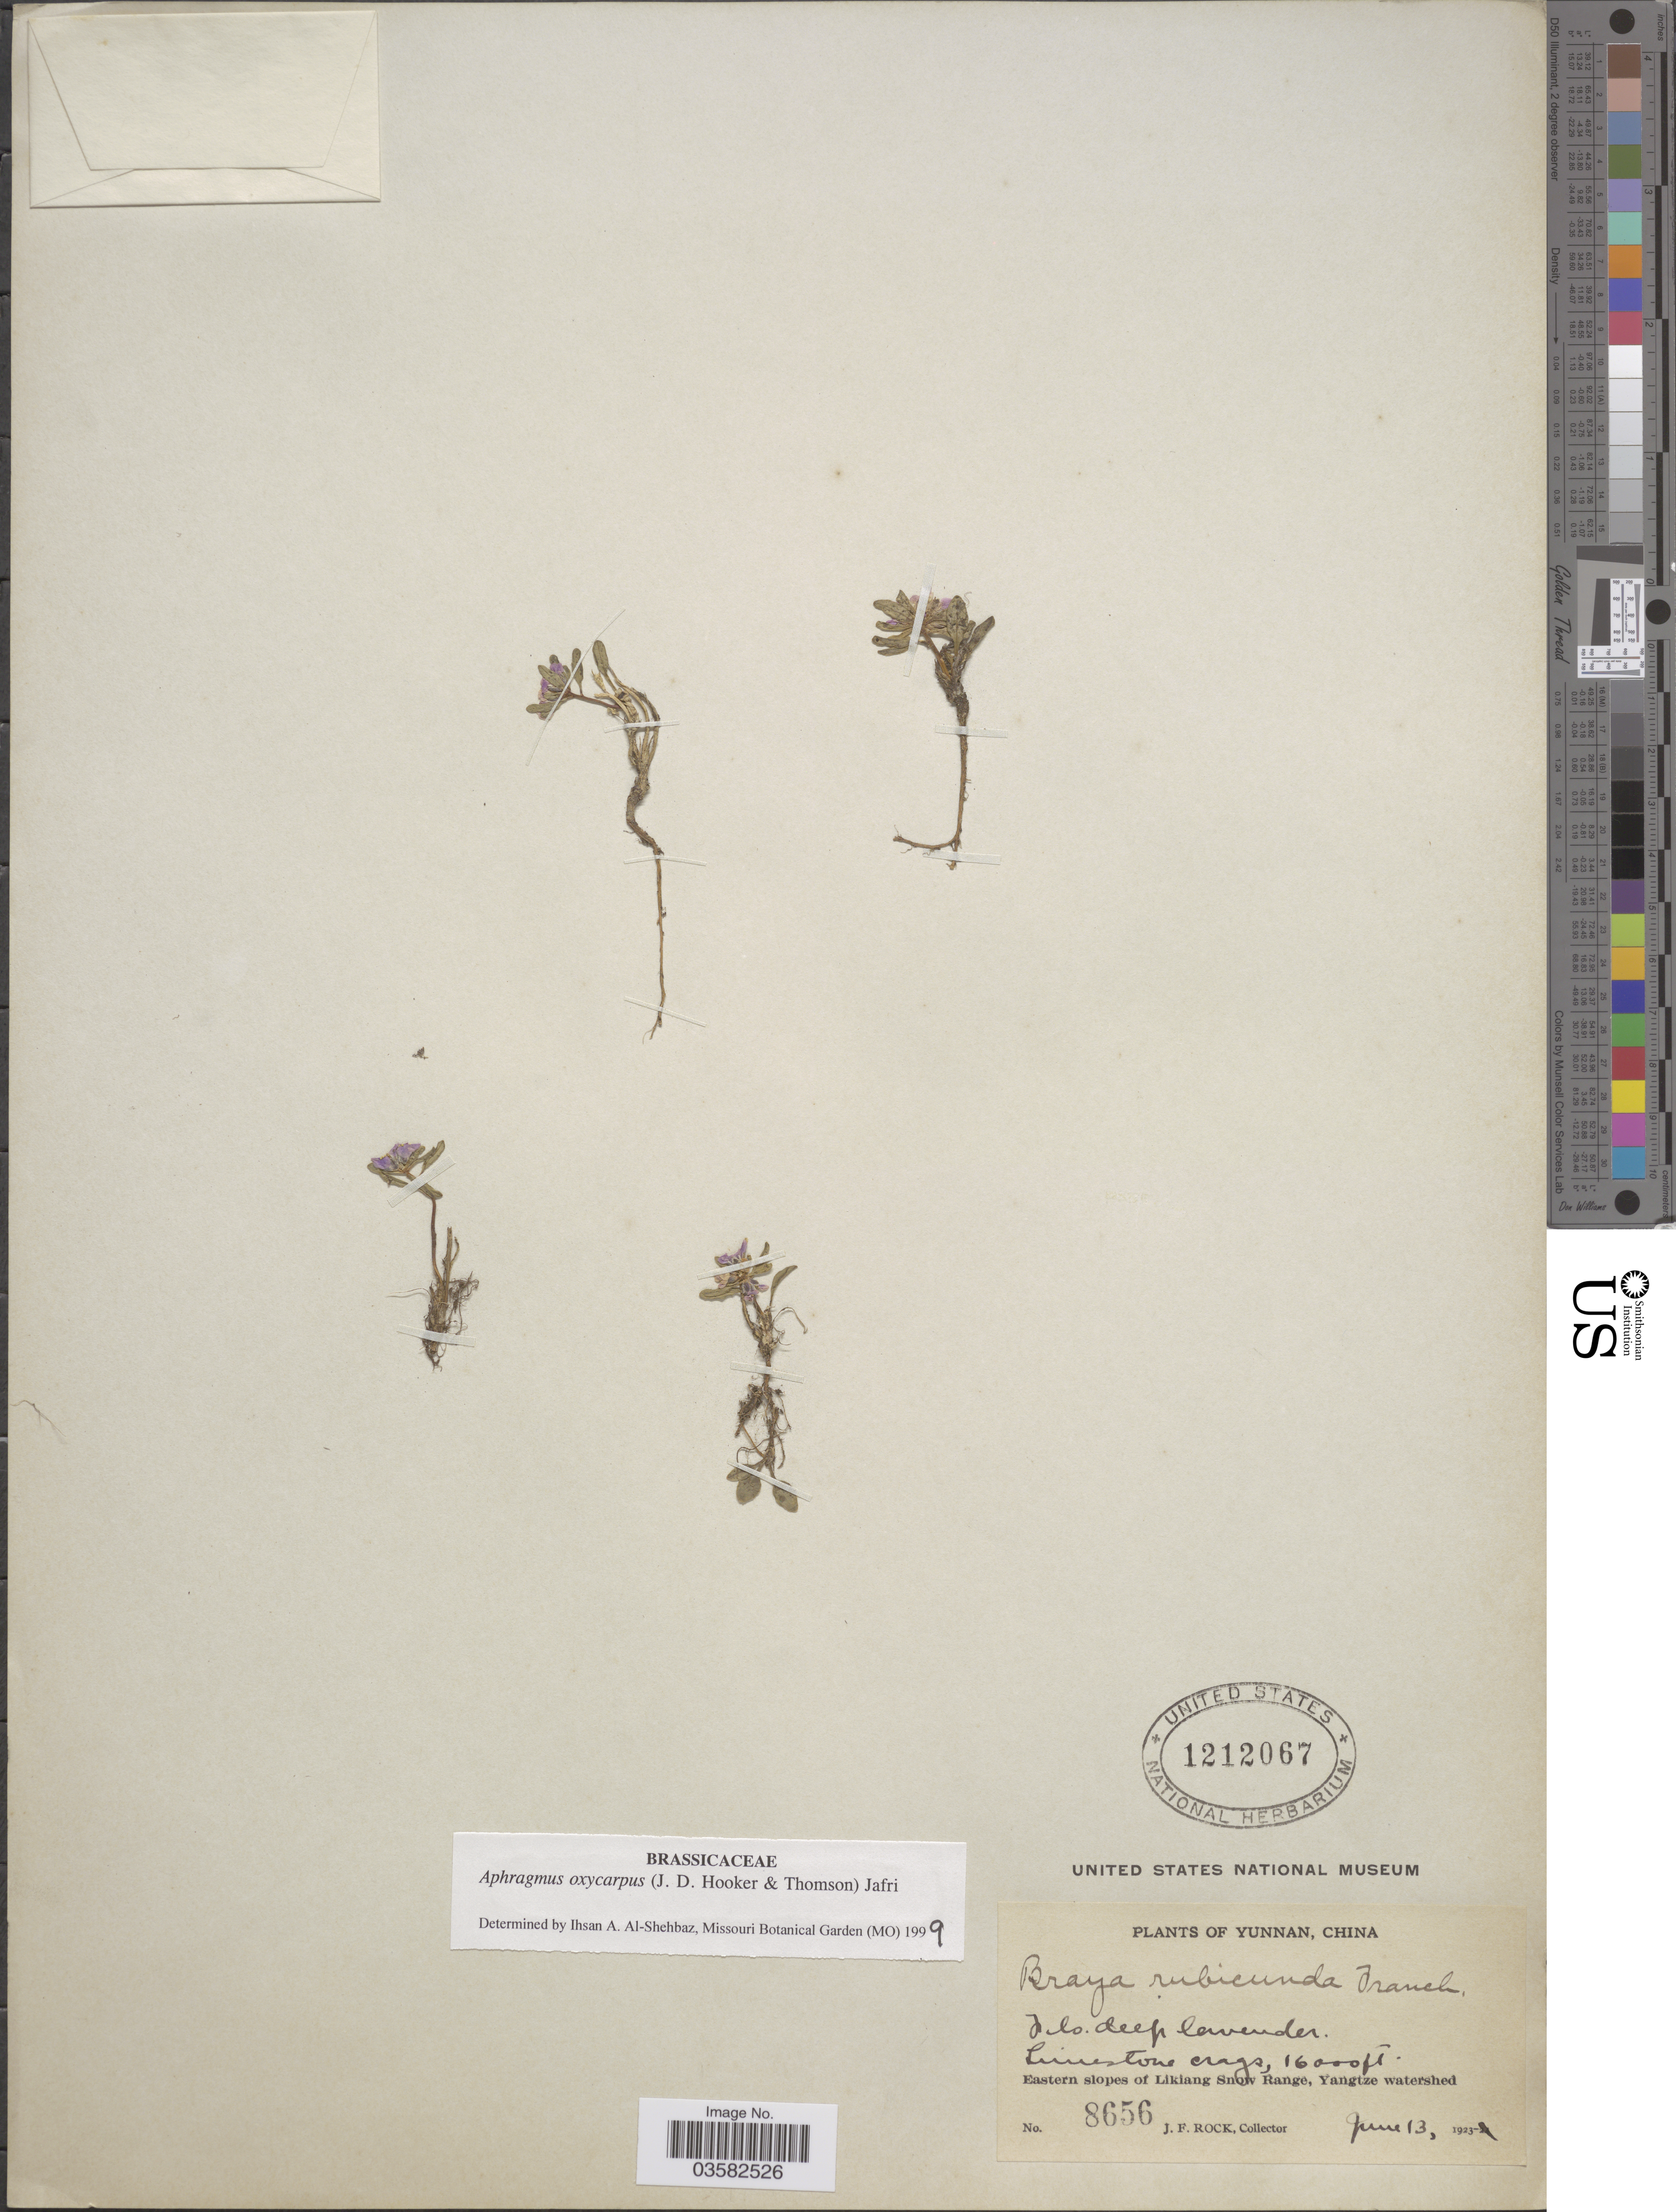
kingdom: Plantae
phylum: Tracheophyta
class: Magnoliopsida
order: Brassicales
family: Brassicaceae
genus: Aphragmus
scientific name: Aphragmus oxycarpus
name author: (Hook. f. & Thoms.) Jafri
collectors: J. Rock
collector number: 8656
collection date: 1923-06-13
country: China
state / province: Yunnan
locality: Eastern slopes of Likiang Snow Range, Yangtze watershed.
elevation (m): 4877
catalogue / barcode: US 1212067